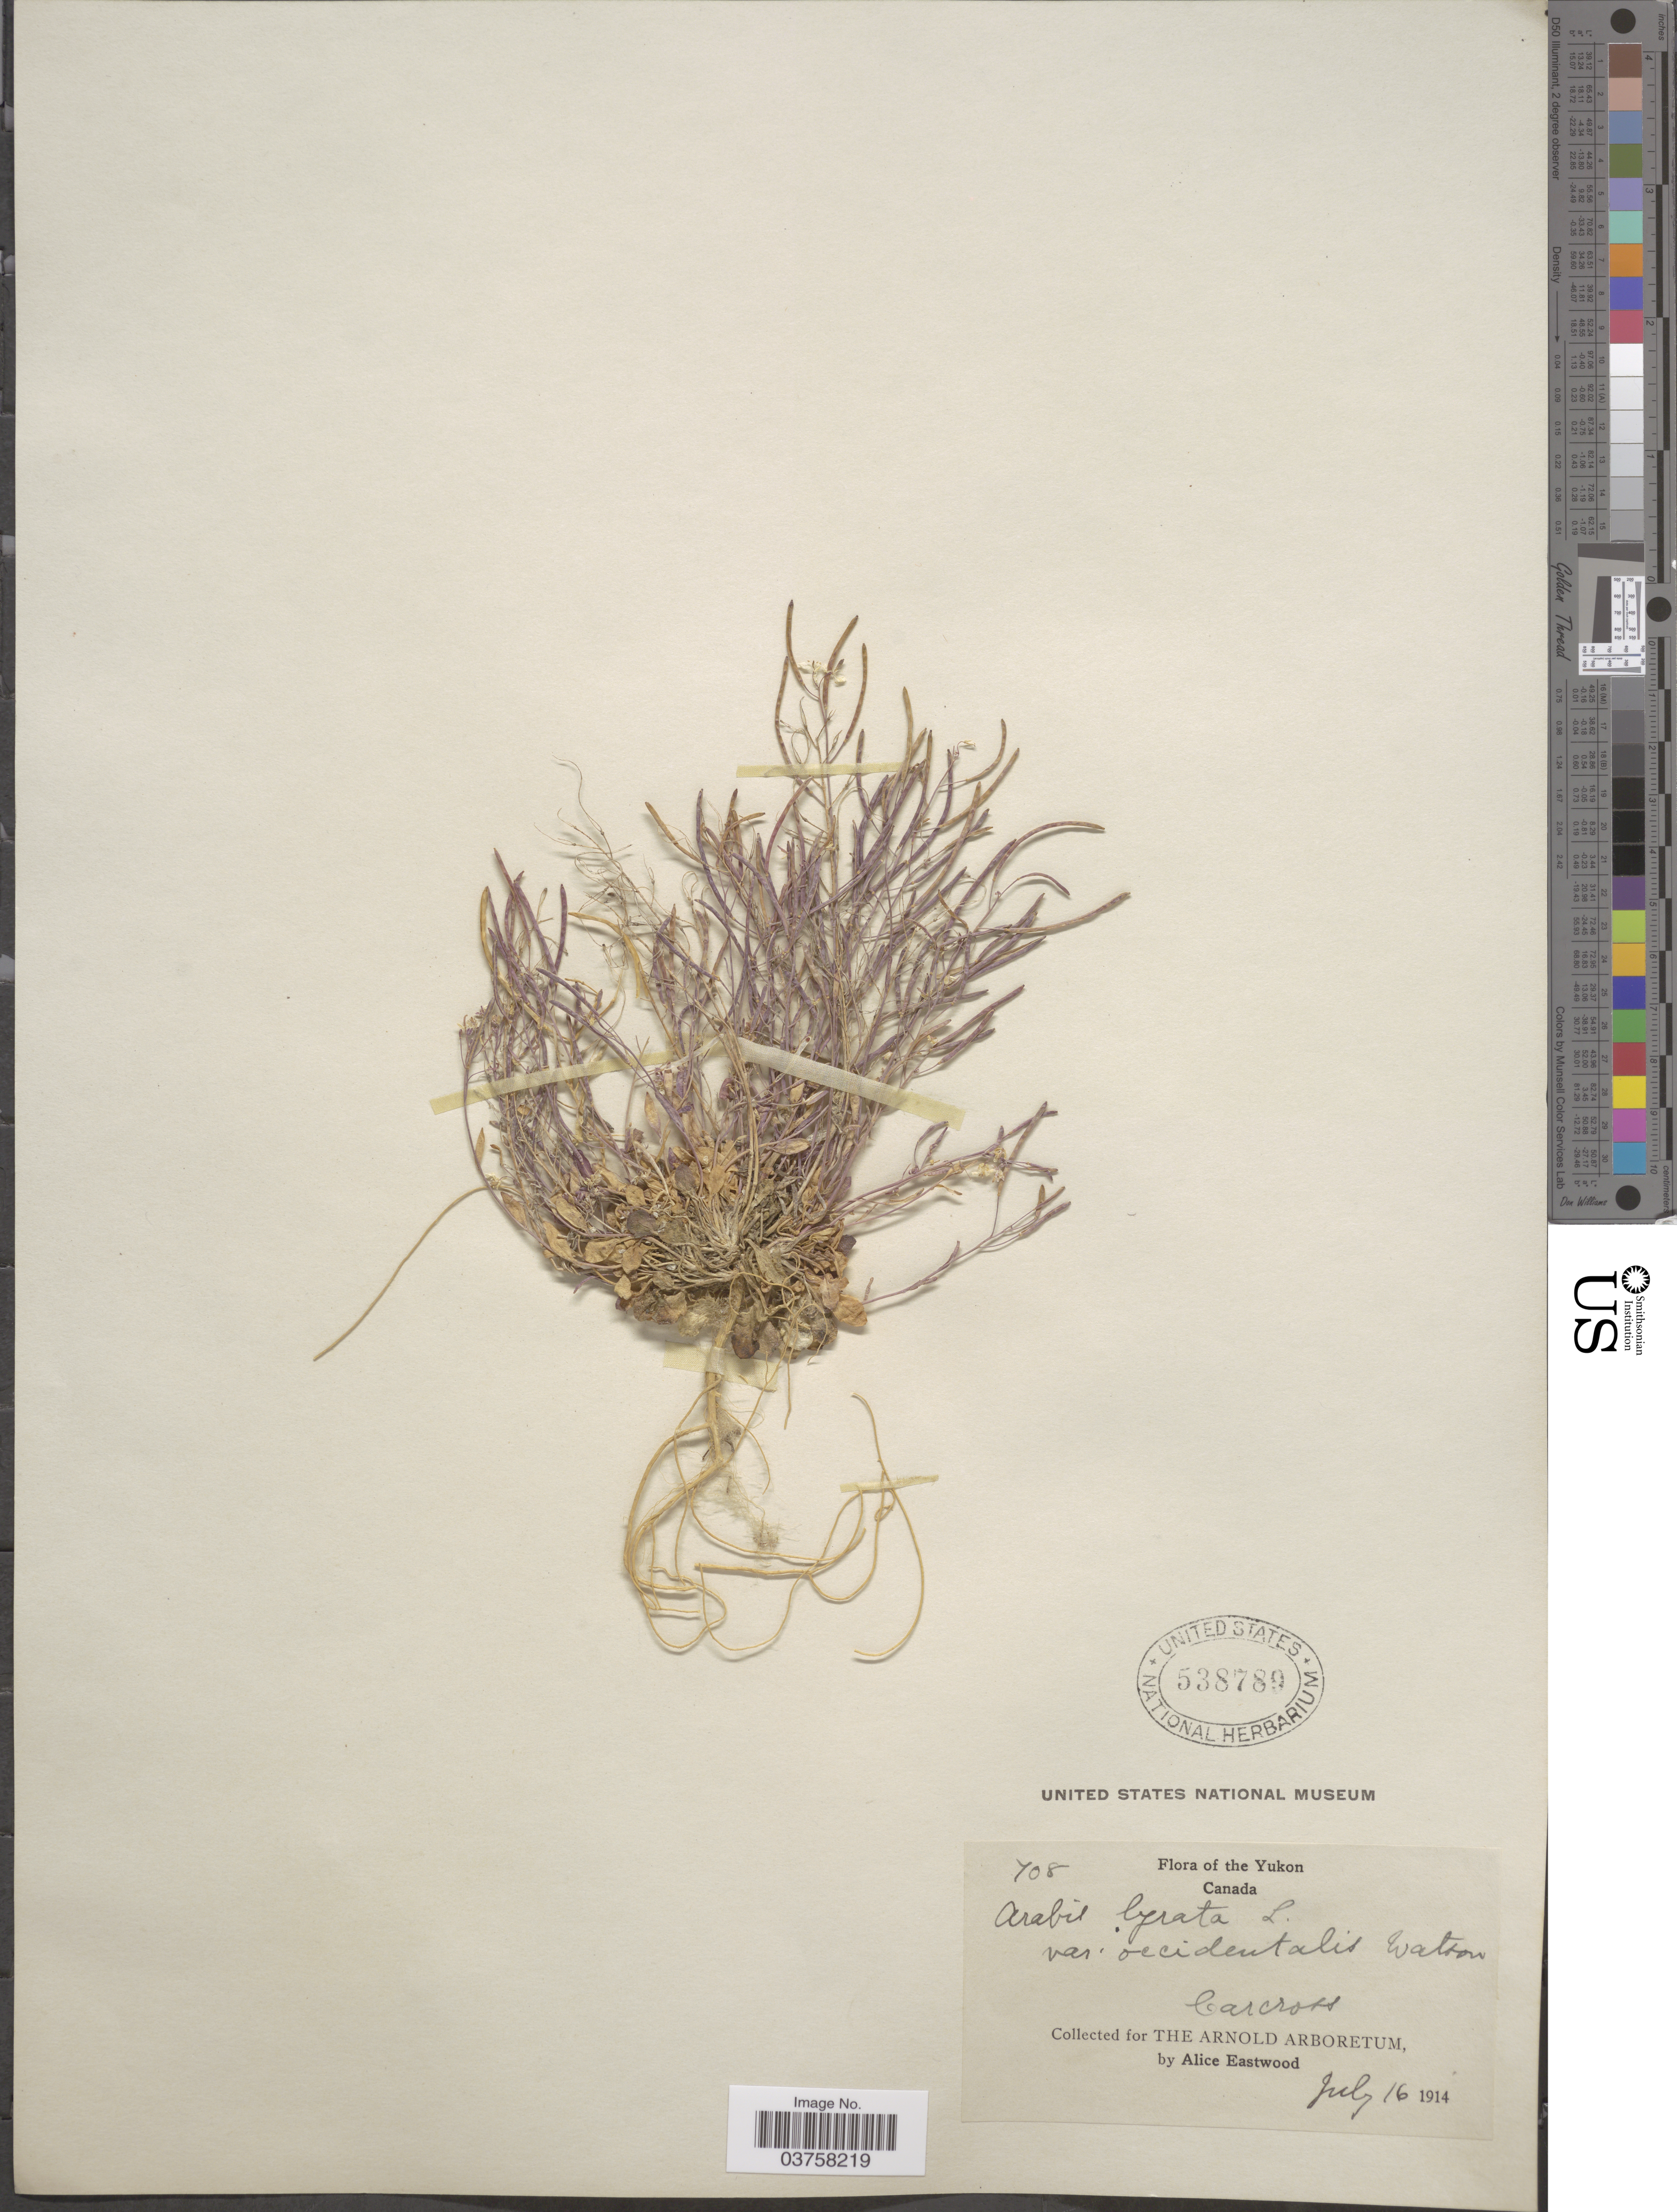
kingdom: Plantae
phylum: Tracheophyta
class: Magnoliopsida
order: Brassicales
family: Brassicaceae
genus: Arabis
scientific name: Arabis lyrata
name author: L.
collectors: A. Eastwood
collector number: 708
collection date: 1914-07-16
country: Canada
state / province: Yukon Territory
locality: The Yukon. Carcross.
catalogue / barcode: US 538780